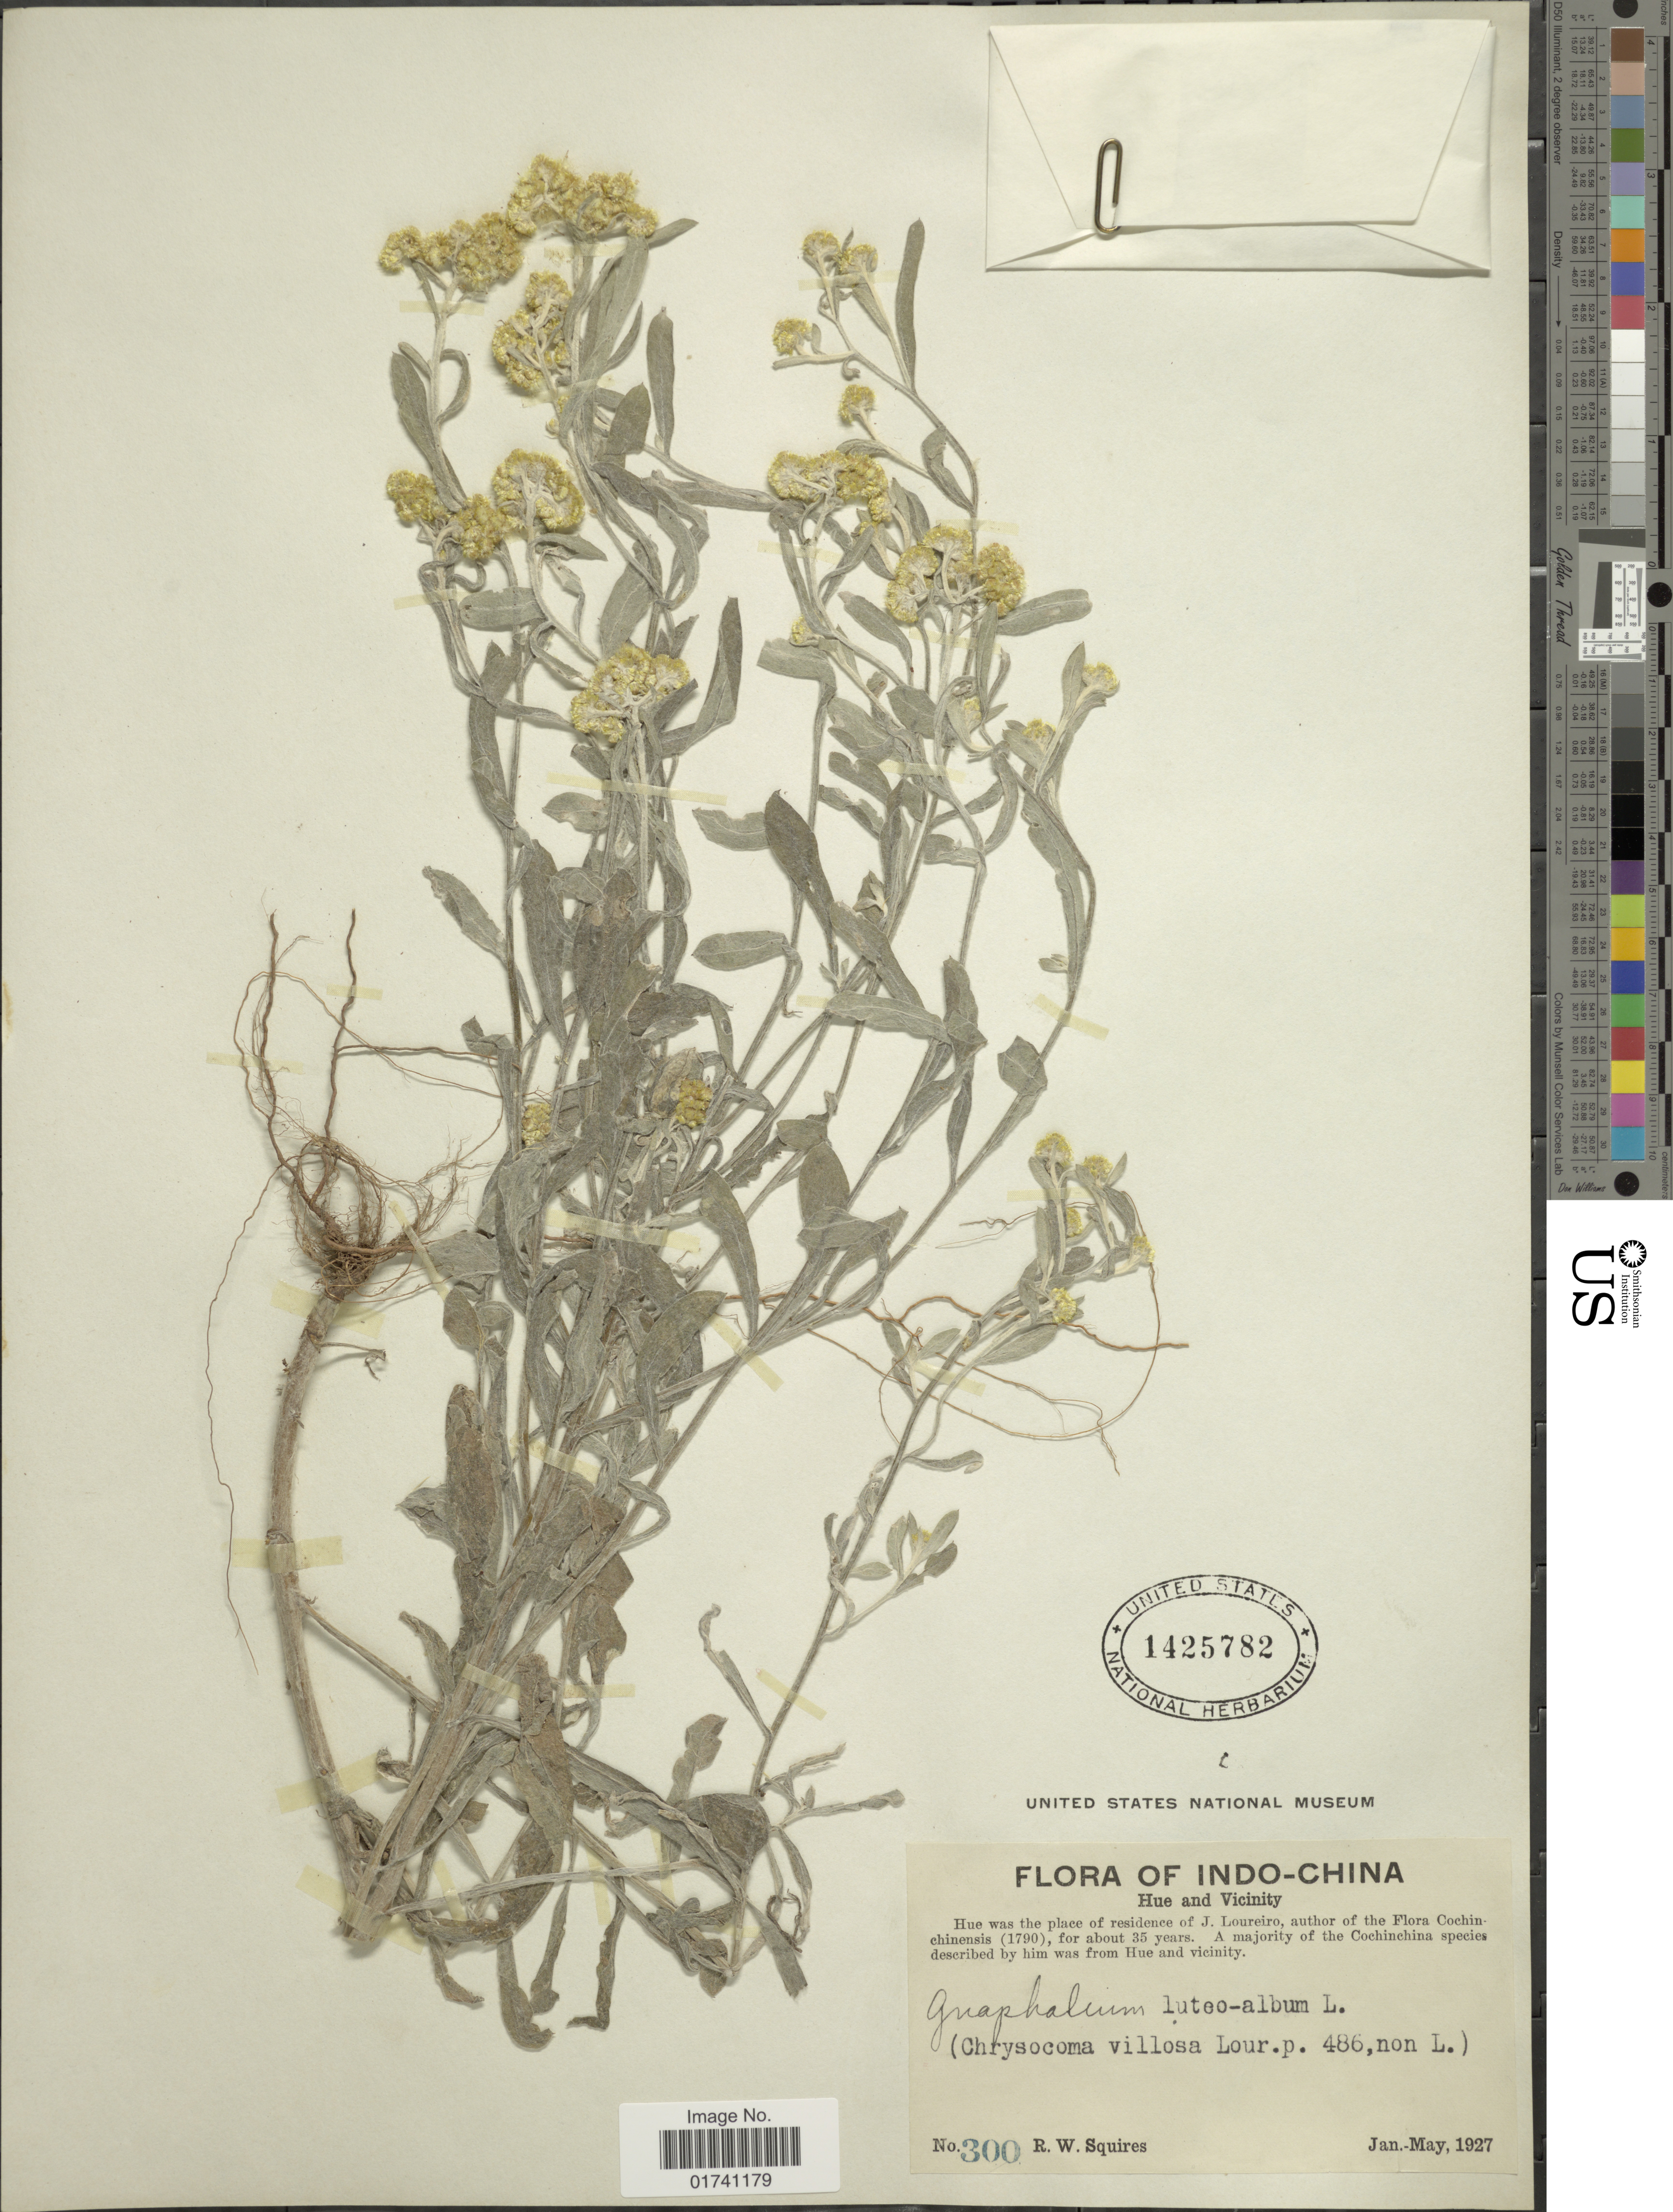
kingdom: Plantae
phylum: Tracheophyta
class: Magnoliopsida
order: Asterales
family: Asteraceae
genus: Laphangium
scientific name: Laphangium affine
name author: (D. Don) Tzvelev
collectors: R. Squires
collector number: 300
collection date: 1927-01/1927-05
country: Vietnam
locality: Indo-China. Hue and Vicinity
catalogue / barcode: US 1425782